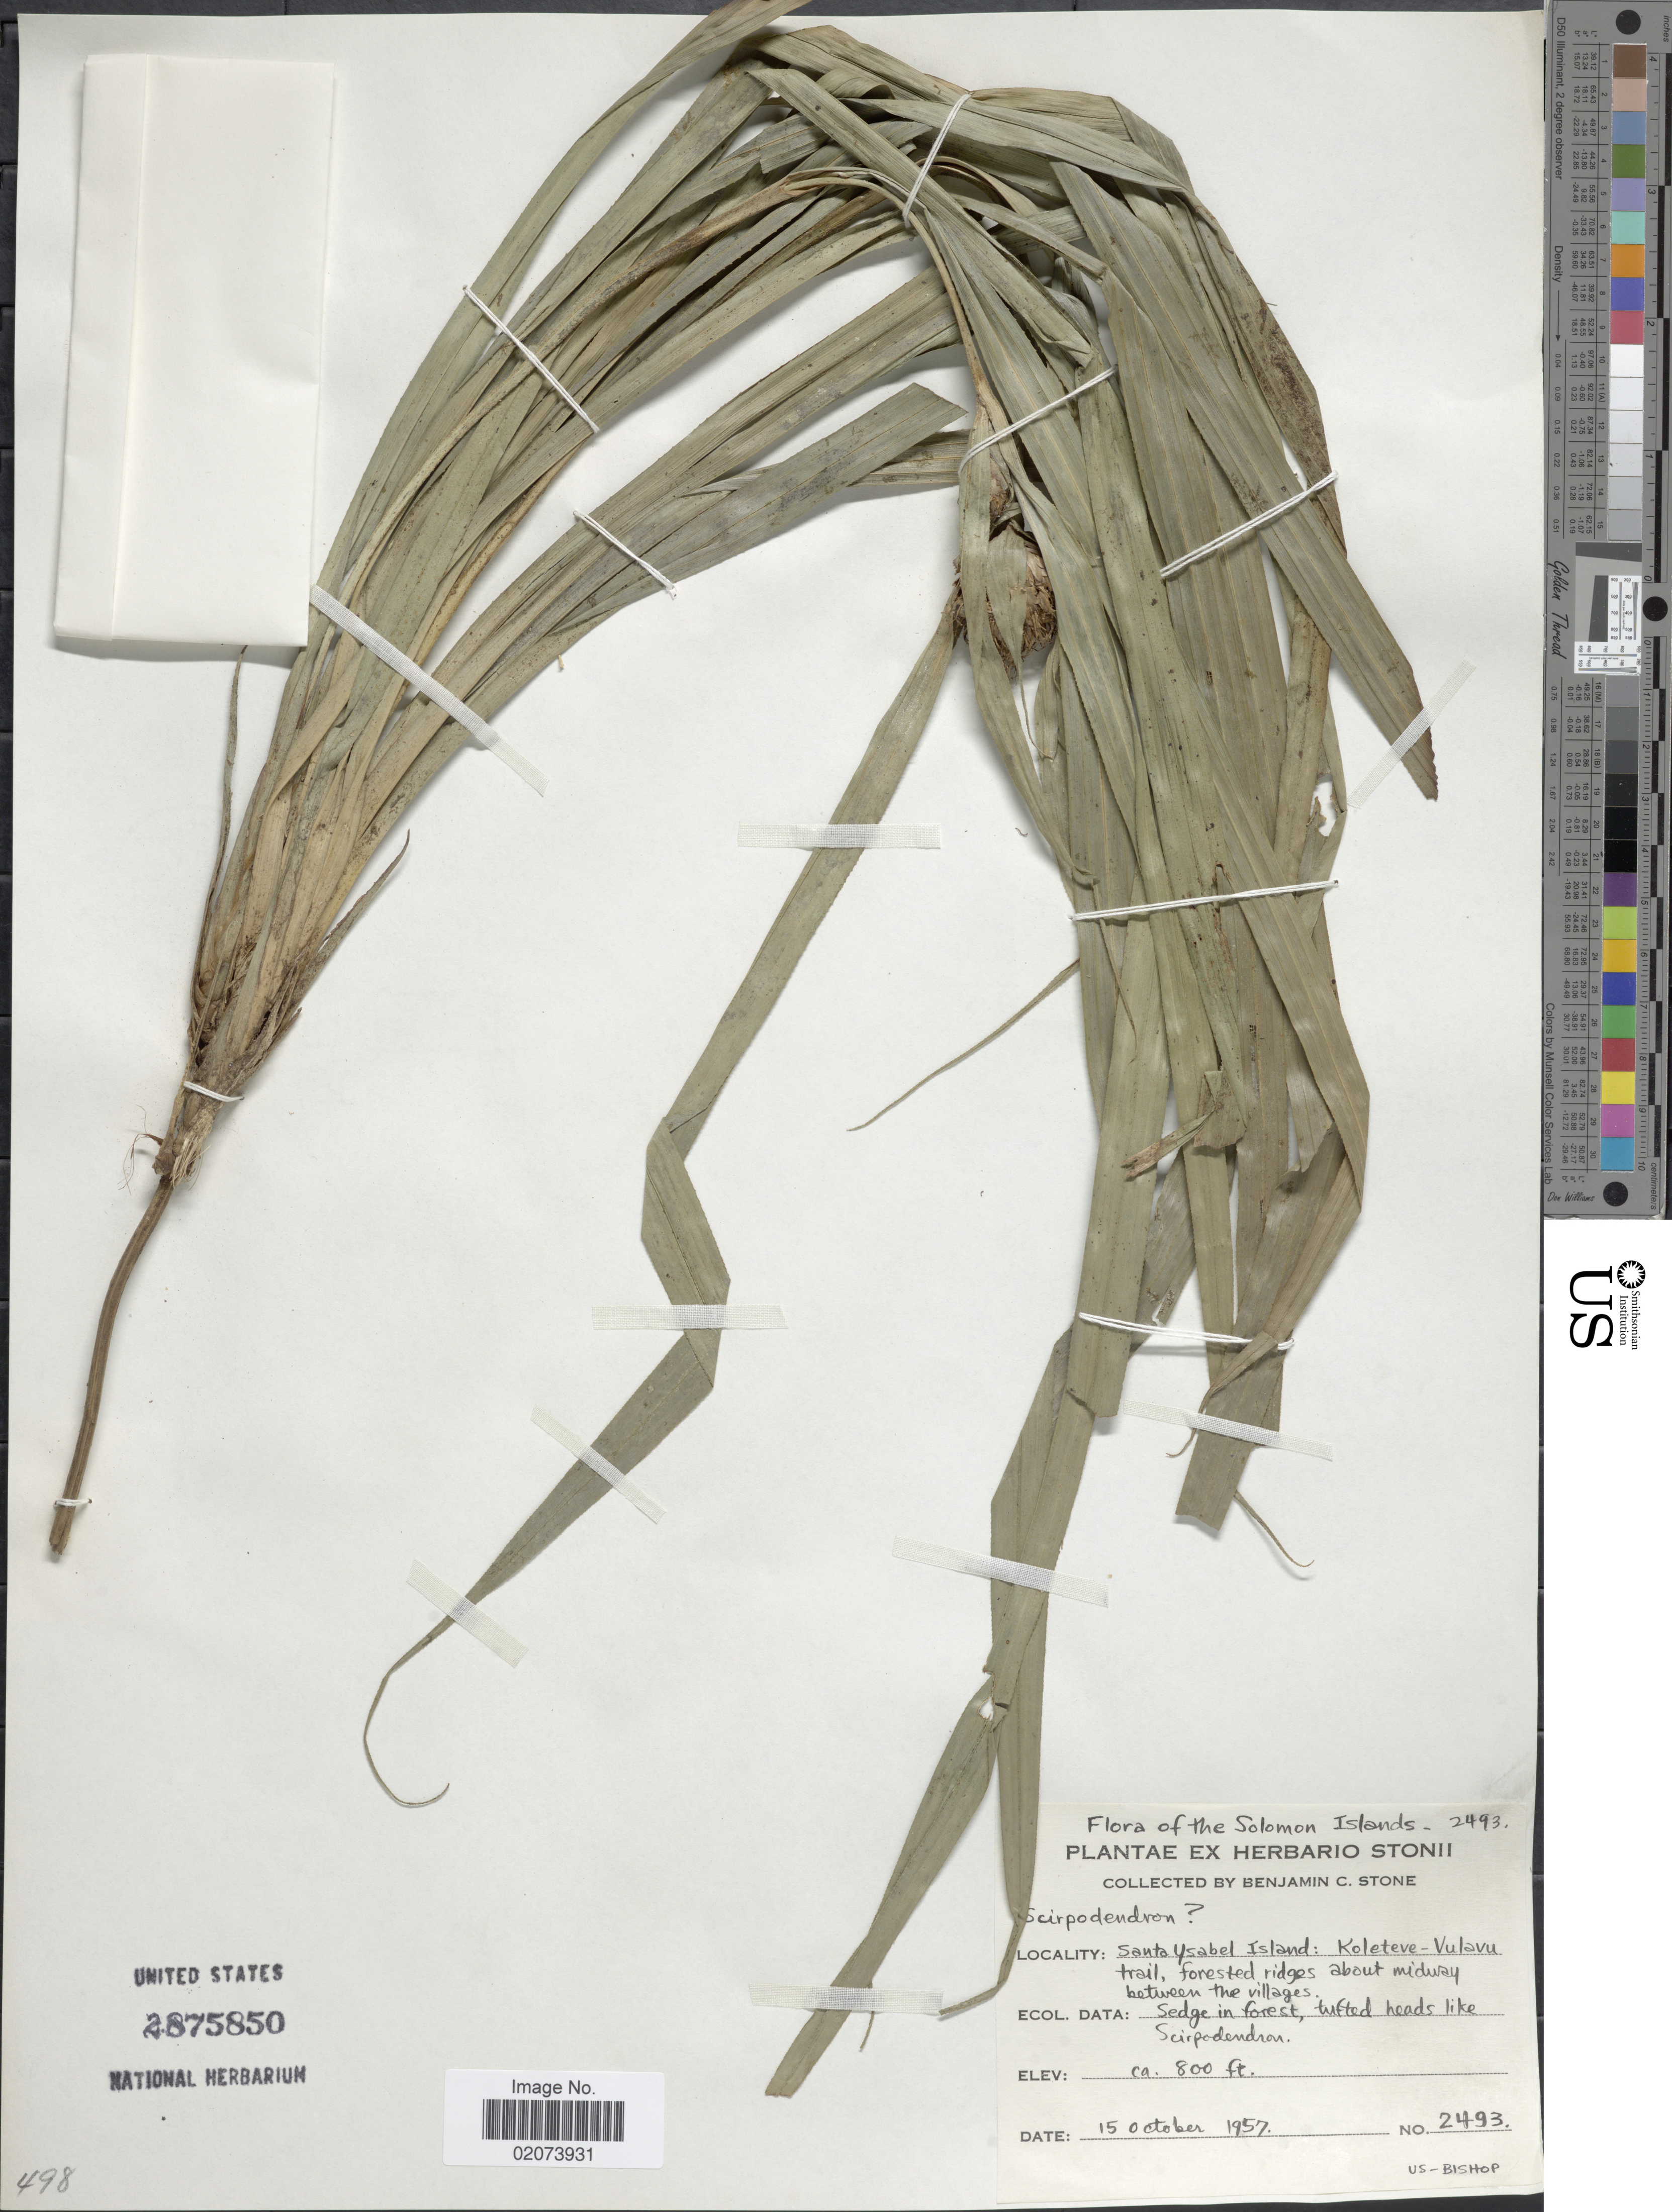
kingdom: Plantae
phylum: Tracheophyta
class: Liliopsida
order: Poales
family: Cyperaceae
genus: Mapania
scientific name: Mapania macrocephala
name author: (Gaudich.) K. Schum.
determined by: Strong, Mark T., (BOT), Smithsonian Institution - National Museum of Natural History (UNITED STATES)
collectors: B. C. Stone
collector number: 2493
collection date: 1957-10-15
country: Solomon Islands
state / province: Solomon Islands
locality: Santa Ysabel Island, Koleteve-Vulavu trail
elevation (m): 800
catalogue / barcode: US 2875850